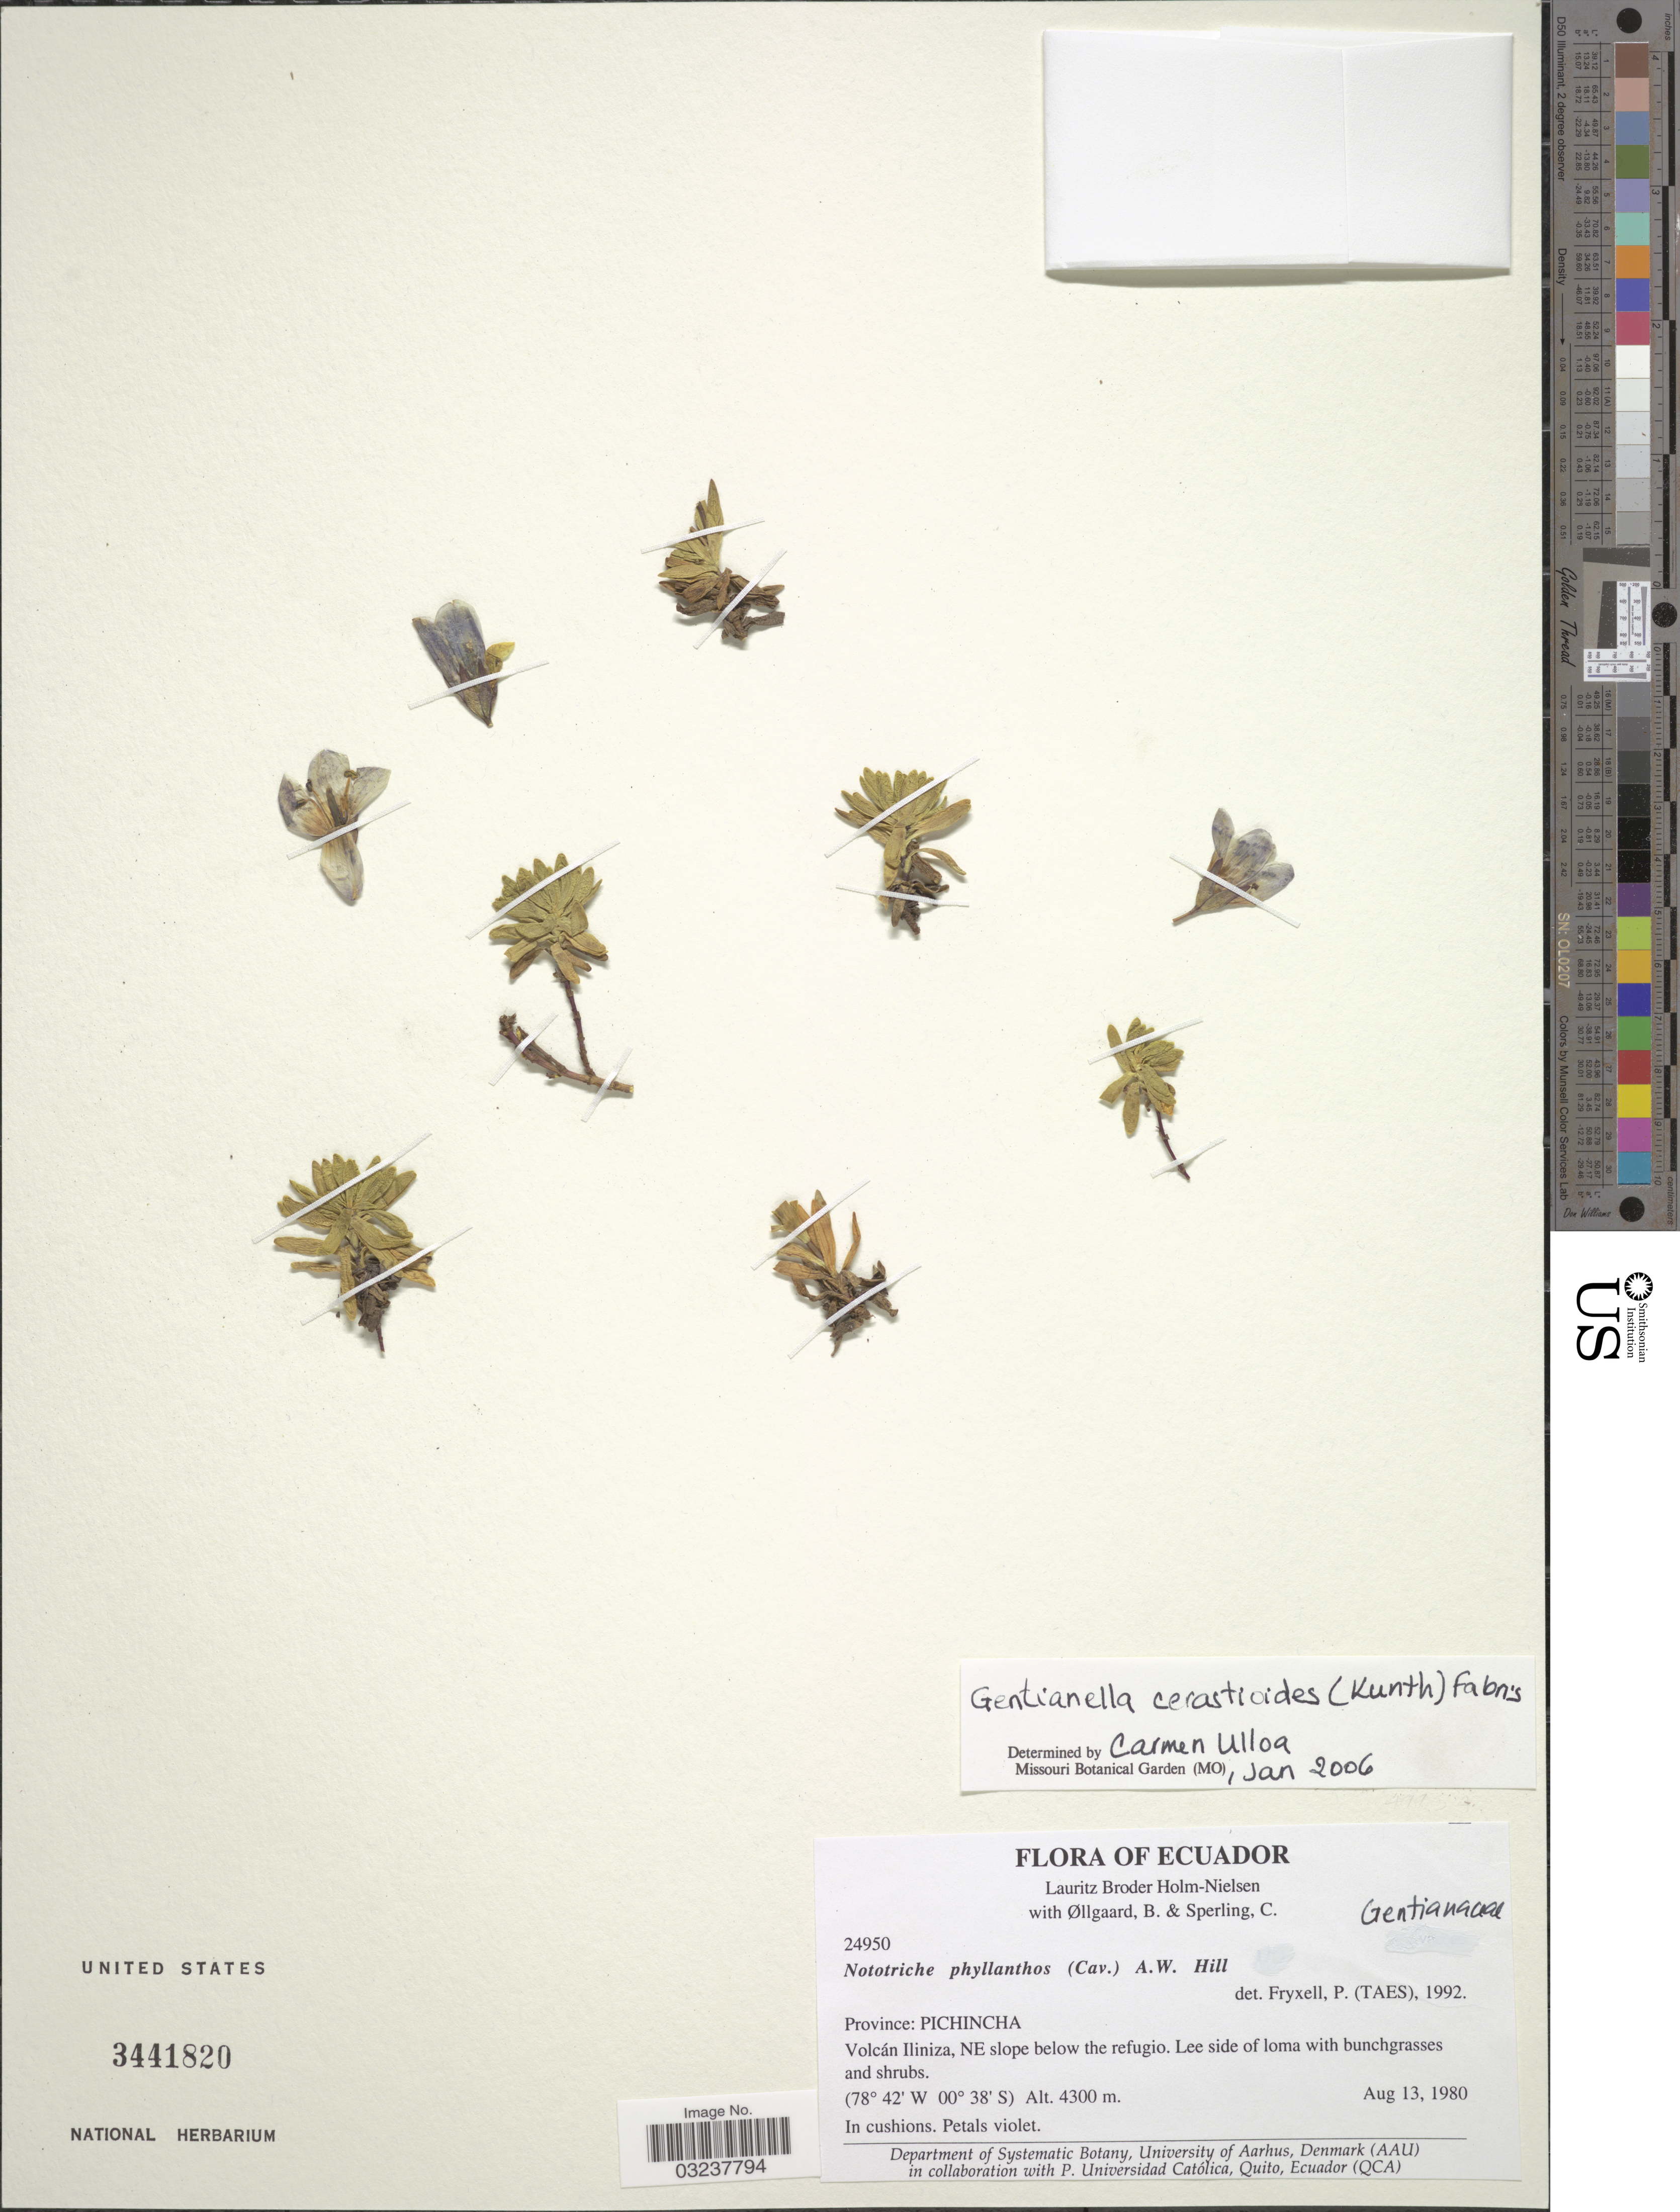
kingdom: Plantae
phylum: Tracheophyta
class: Magnoliopsida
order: Gentianales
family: Gentianaceae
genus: Gentianella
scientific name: Gentianella cerastioides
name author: (Kunth) Fabris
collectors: L. B. Holm-Nielsen, B. Øllgaard & C. Sperling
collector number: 24950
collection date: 1980-08-13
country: Ecuador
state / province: Pichincha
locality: Volcán Iliniza, NE slope below the refugio.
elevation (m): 4300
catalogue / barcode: US 3441820